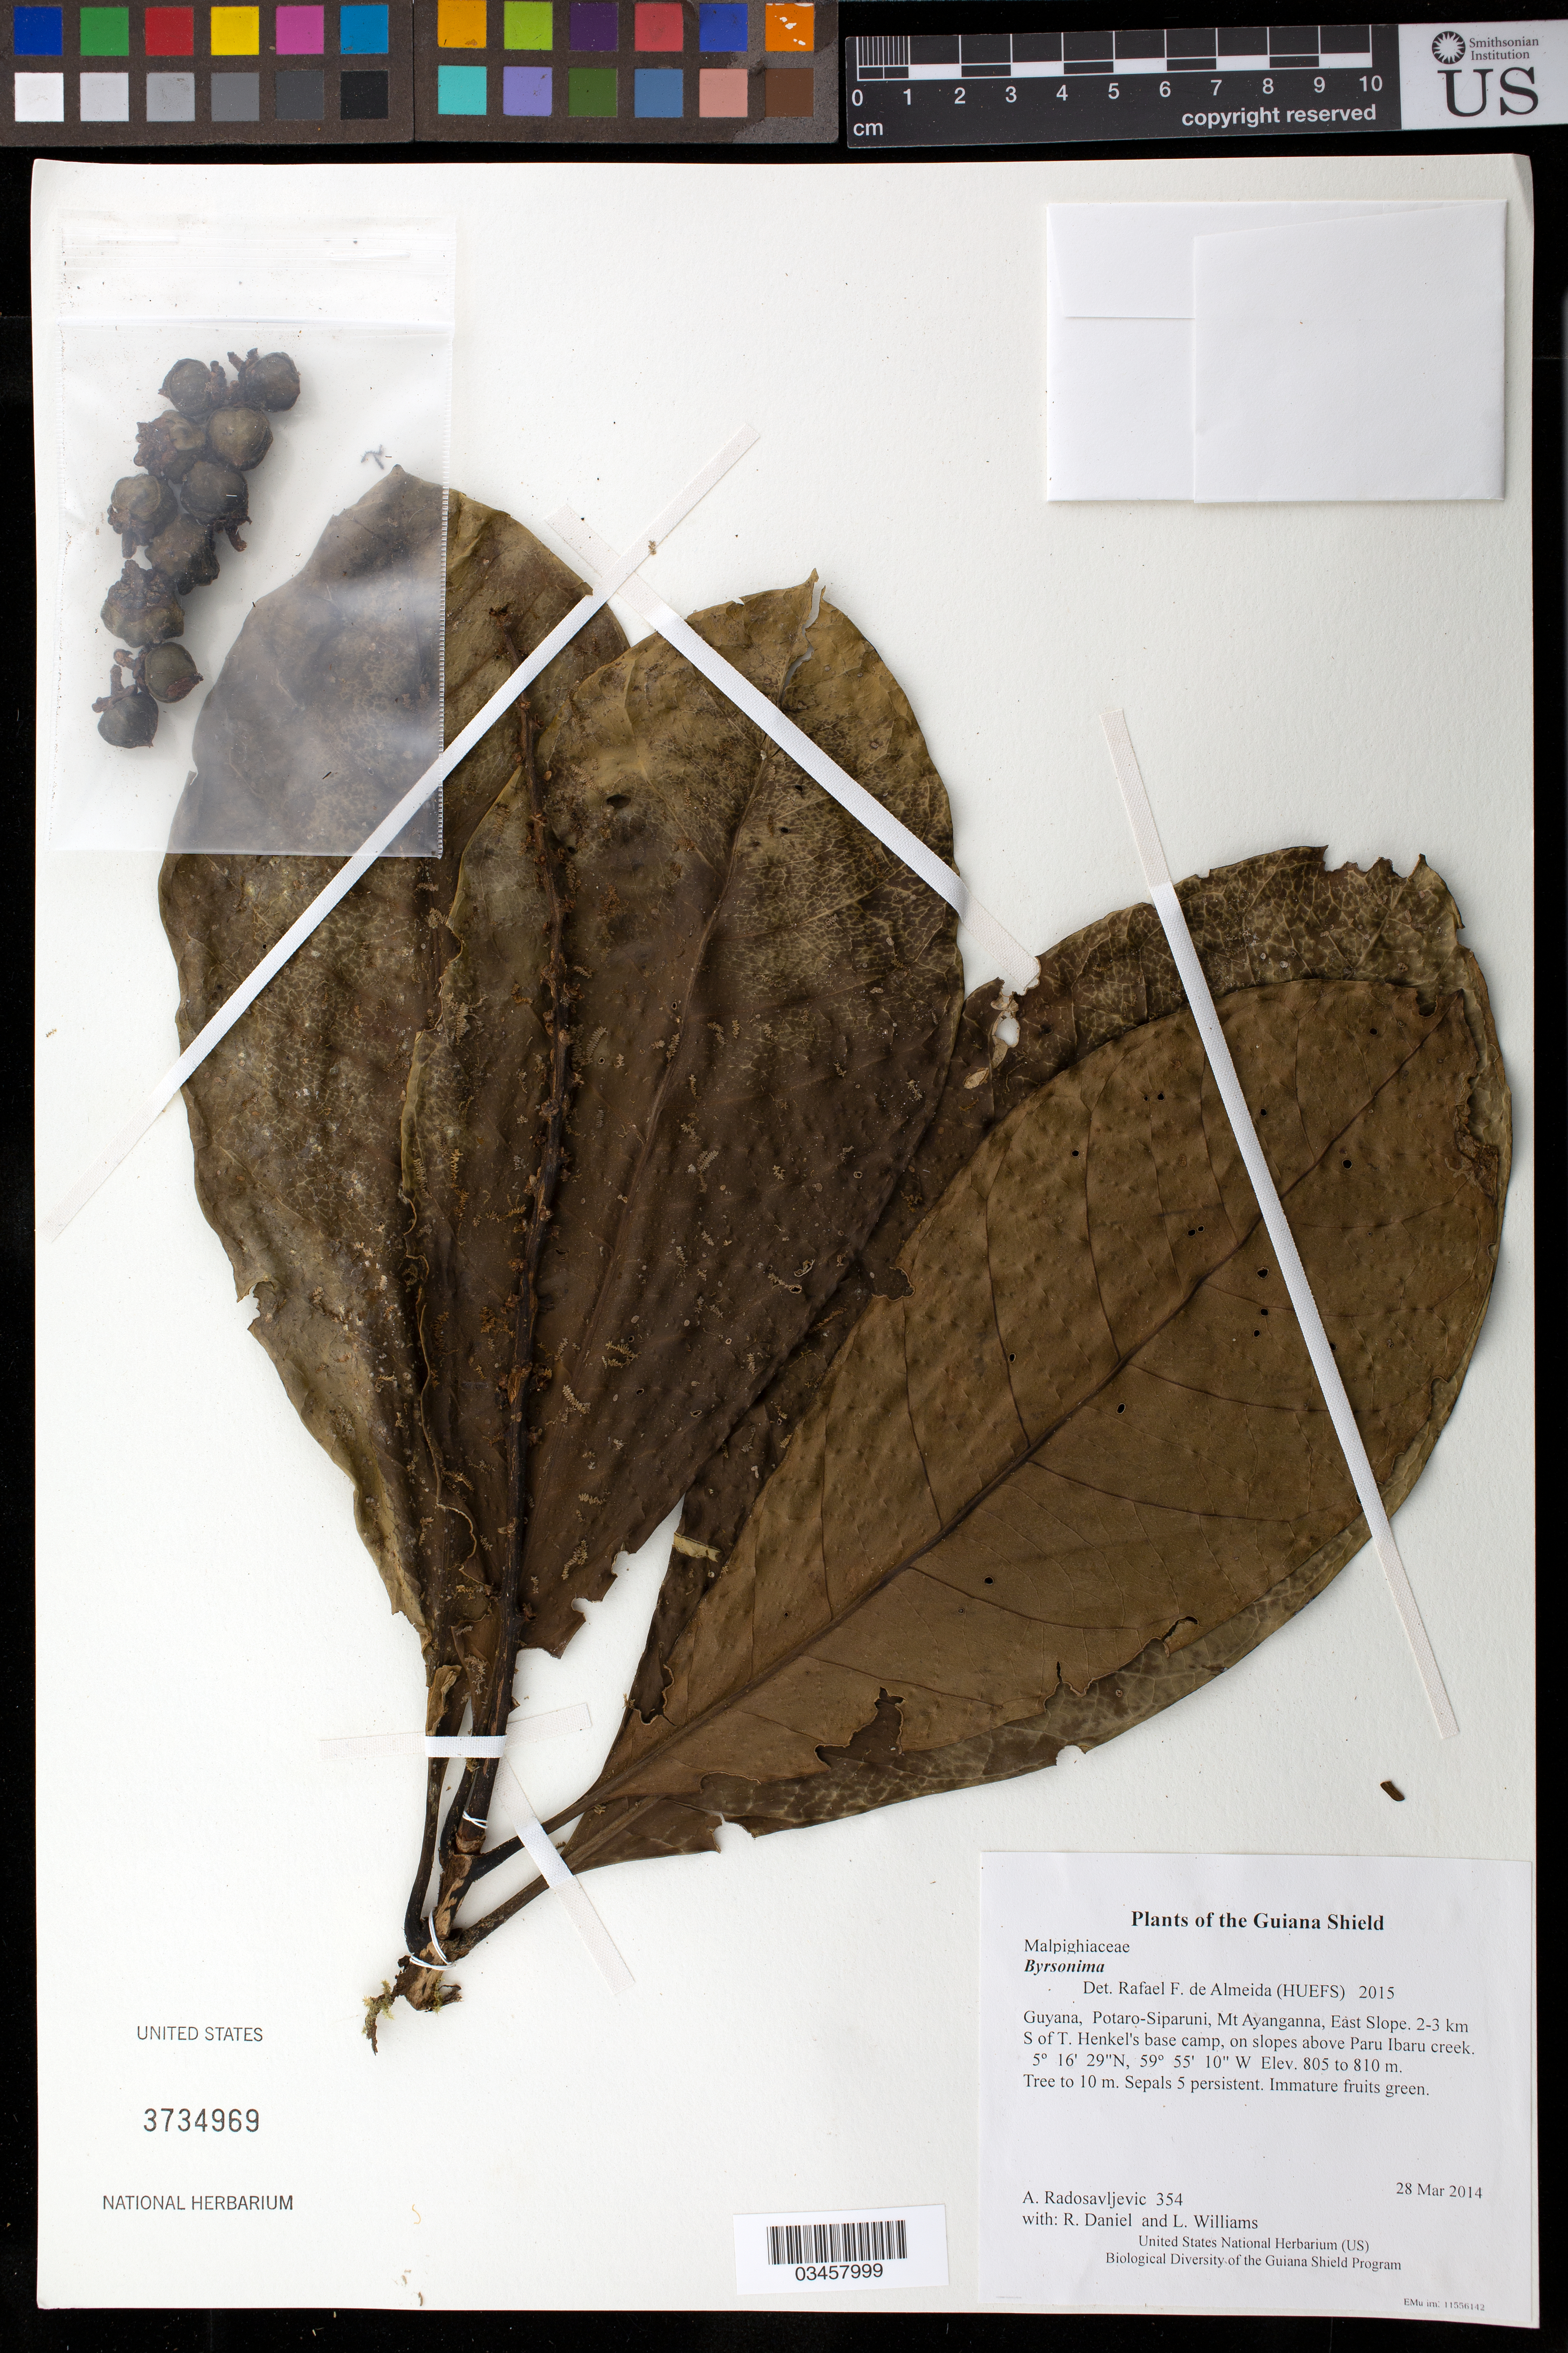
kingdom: Plantae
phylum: Tracheophyta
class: Magnoliopsida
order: Malpighiales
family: Malpighiaceae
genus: Byrsonima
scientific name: Byrsonima sp.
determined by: De Almeida, R. F., (HUEFS), Universidade Estadual de Feira de Santana (BRAZIL)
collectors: A. Radosavljevic, R. Daniel & L. Williams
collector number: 354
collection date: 2014-03-28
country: Guyana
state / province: Potaro-Siparuni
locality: Mt Ayanganna, East Slope. 2-3 km S of T. Henkel's base camp, on slopes above Paru Ibaru creek.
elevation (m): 805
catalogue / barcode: US 3734969